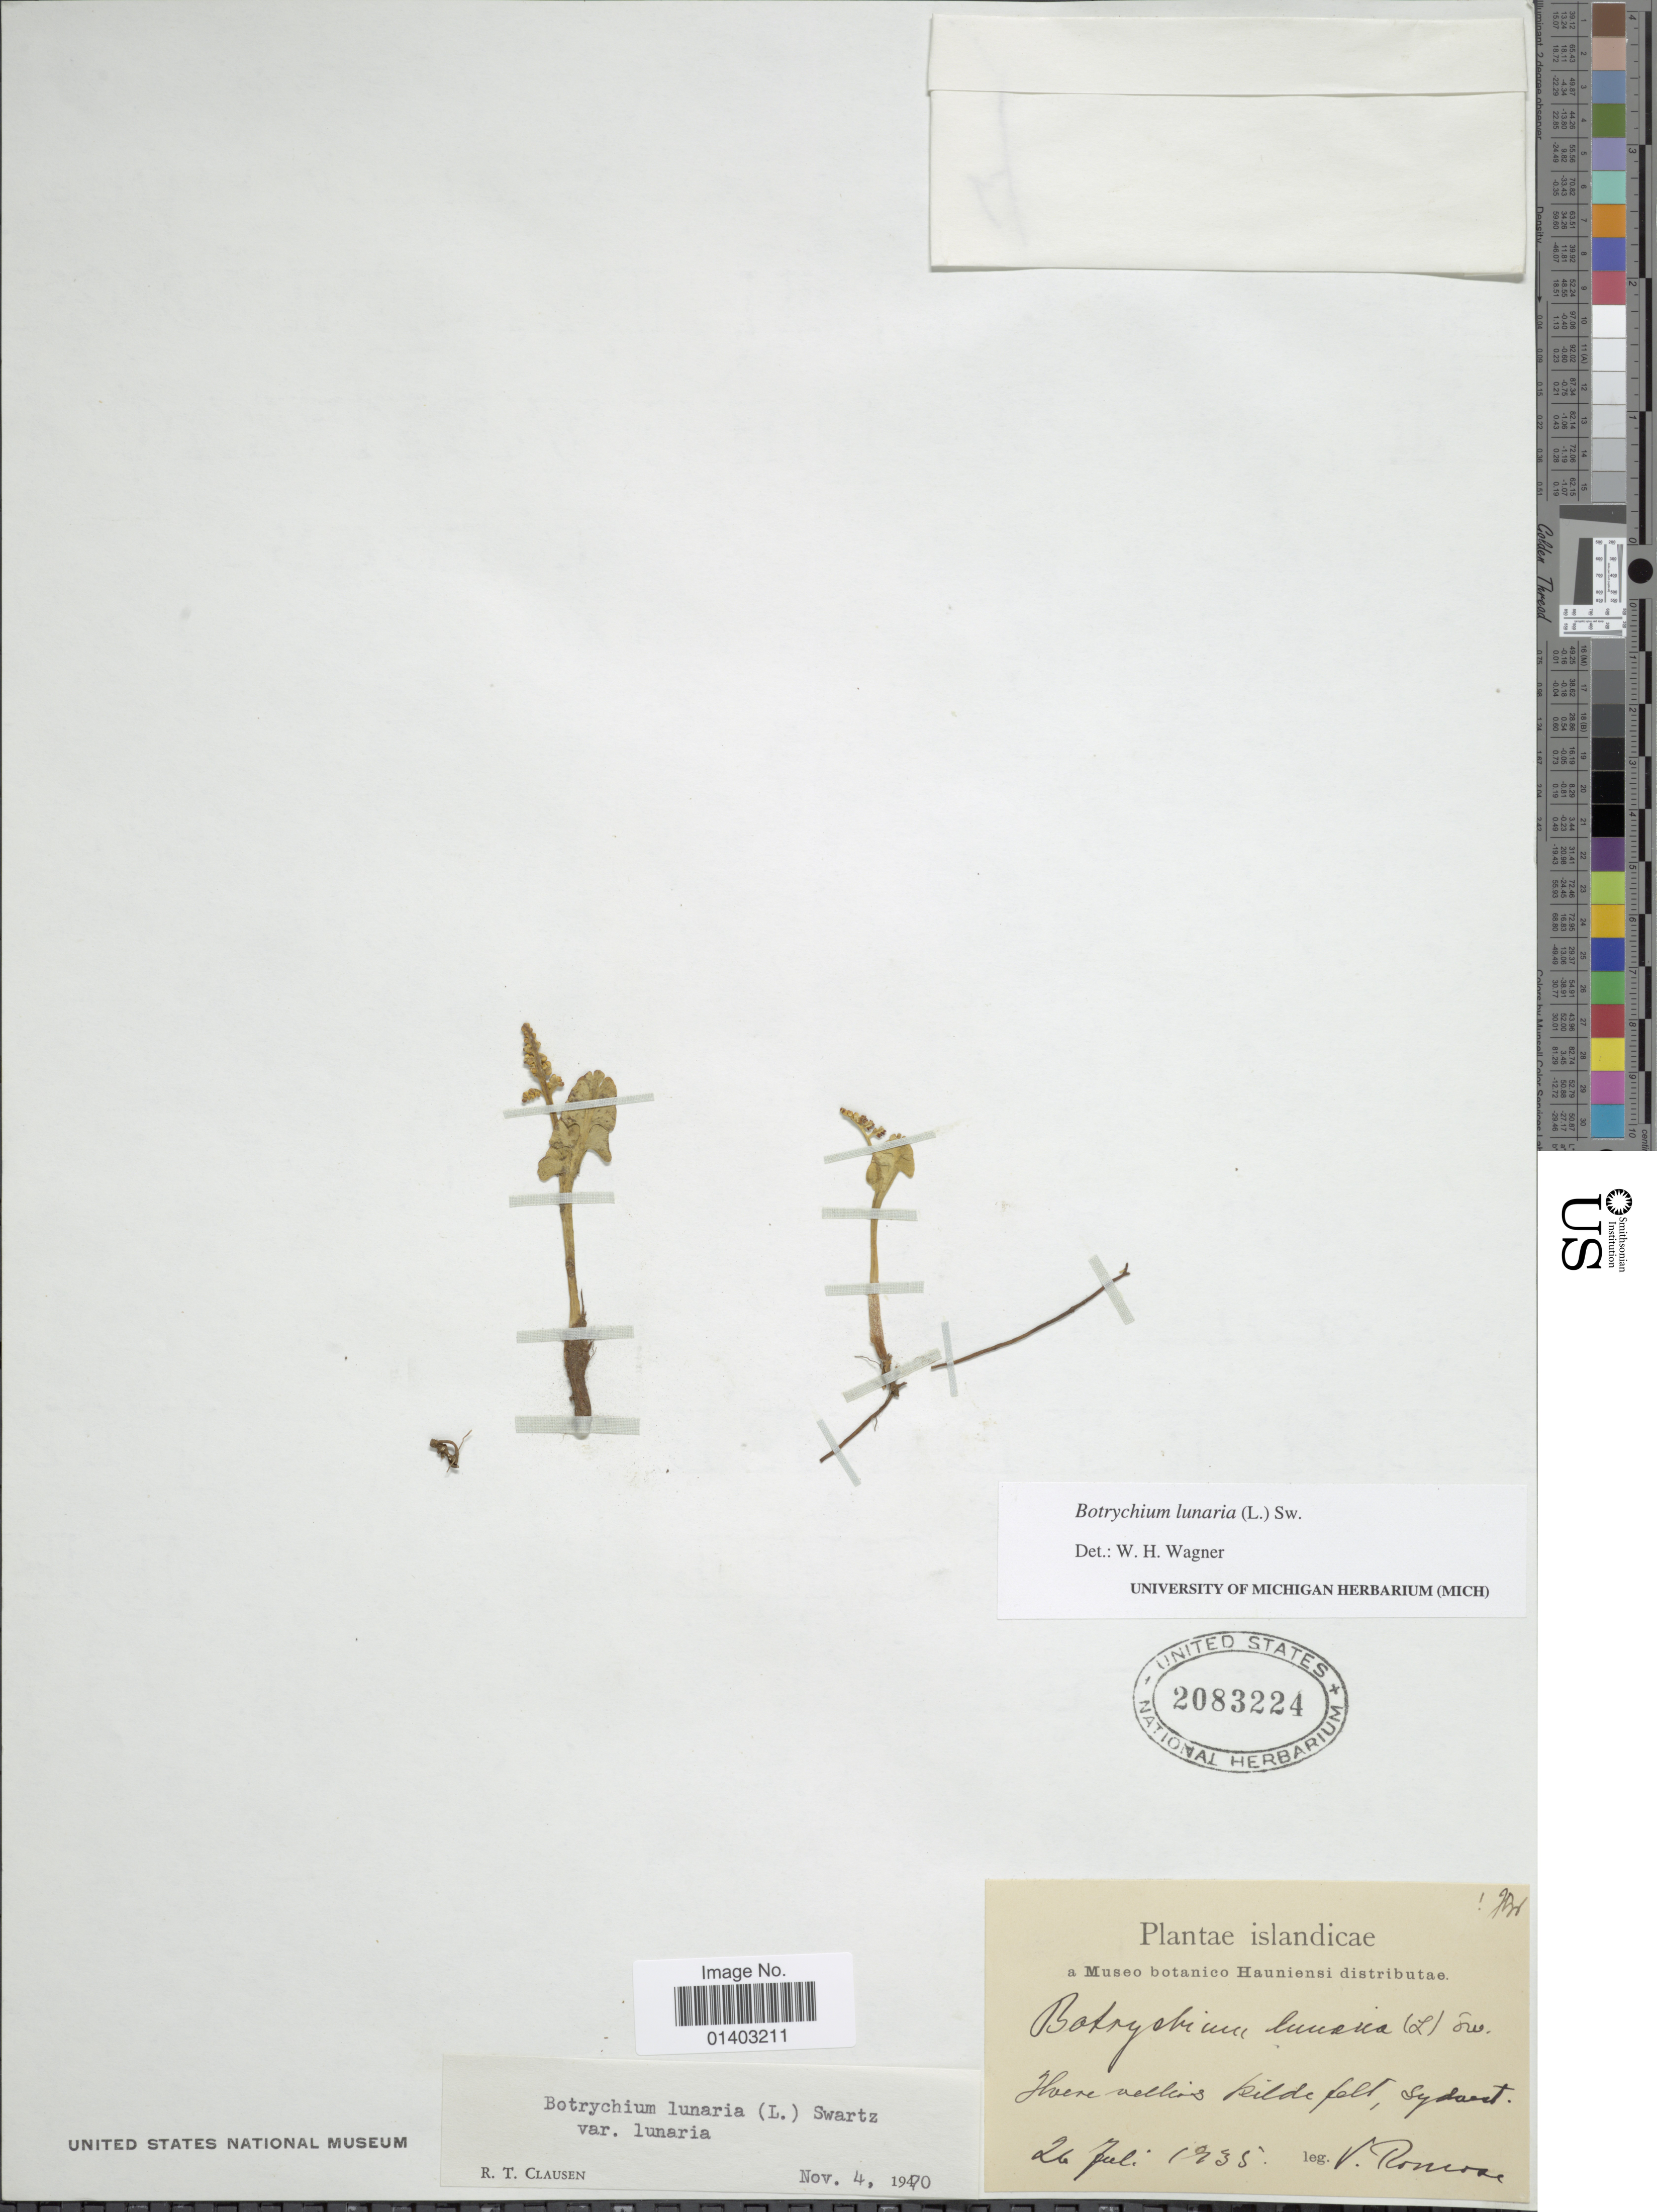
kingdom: Plantae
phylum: Tracheophyta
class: Polypodiopsida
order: Ophioglossales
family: Ophioglossaceae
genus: Botrychium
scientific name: Botrychium lunaria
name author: (L.) Sw.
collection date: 1935-07-26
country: Iceland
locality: Hoerevallais kildefelt, Sydvest [interpreted]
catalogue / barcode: US 2083224